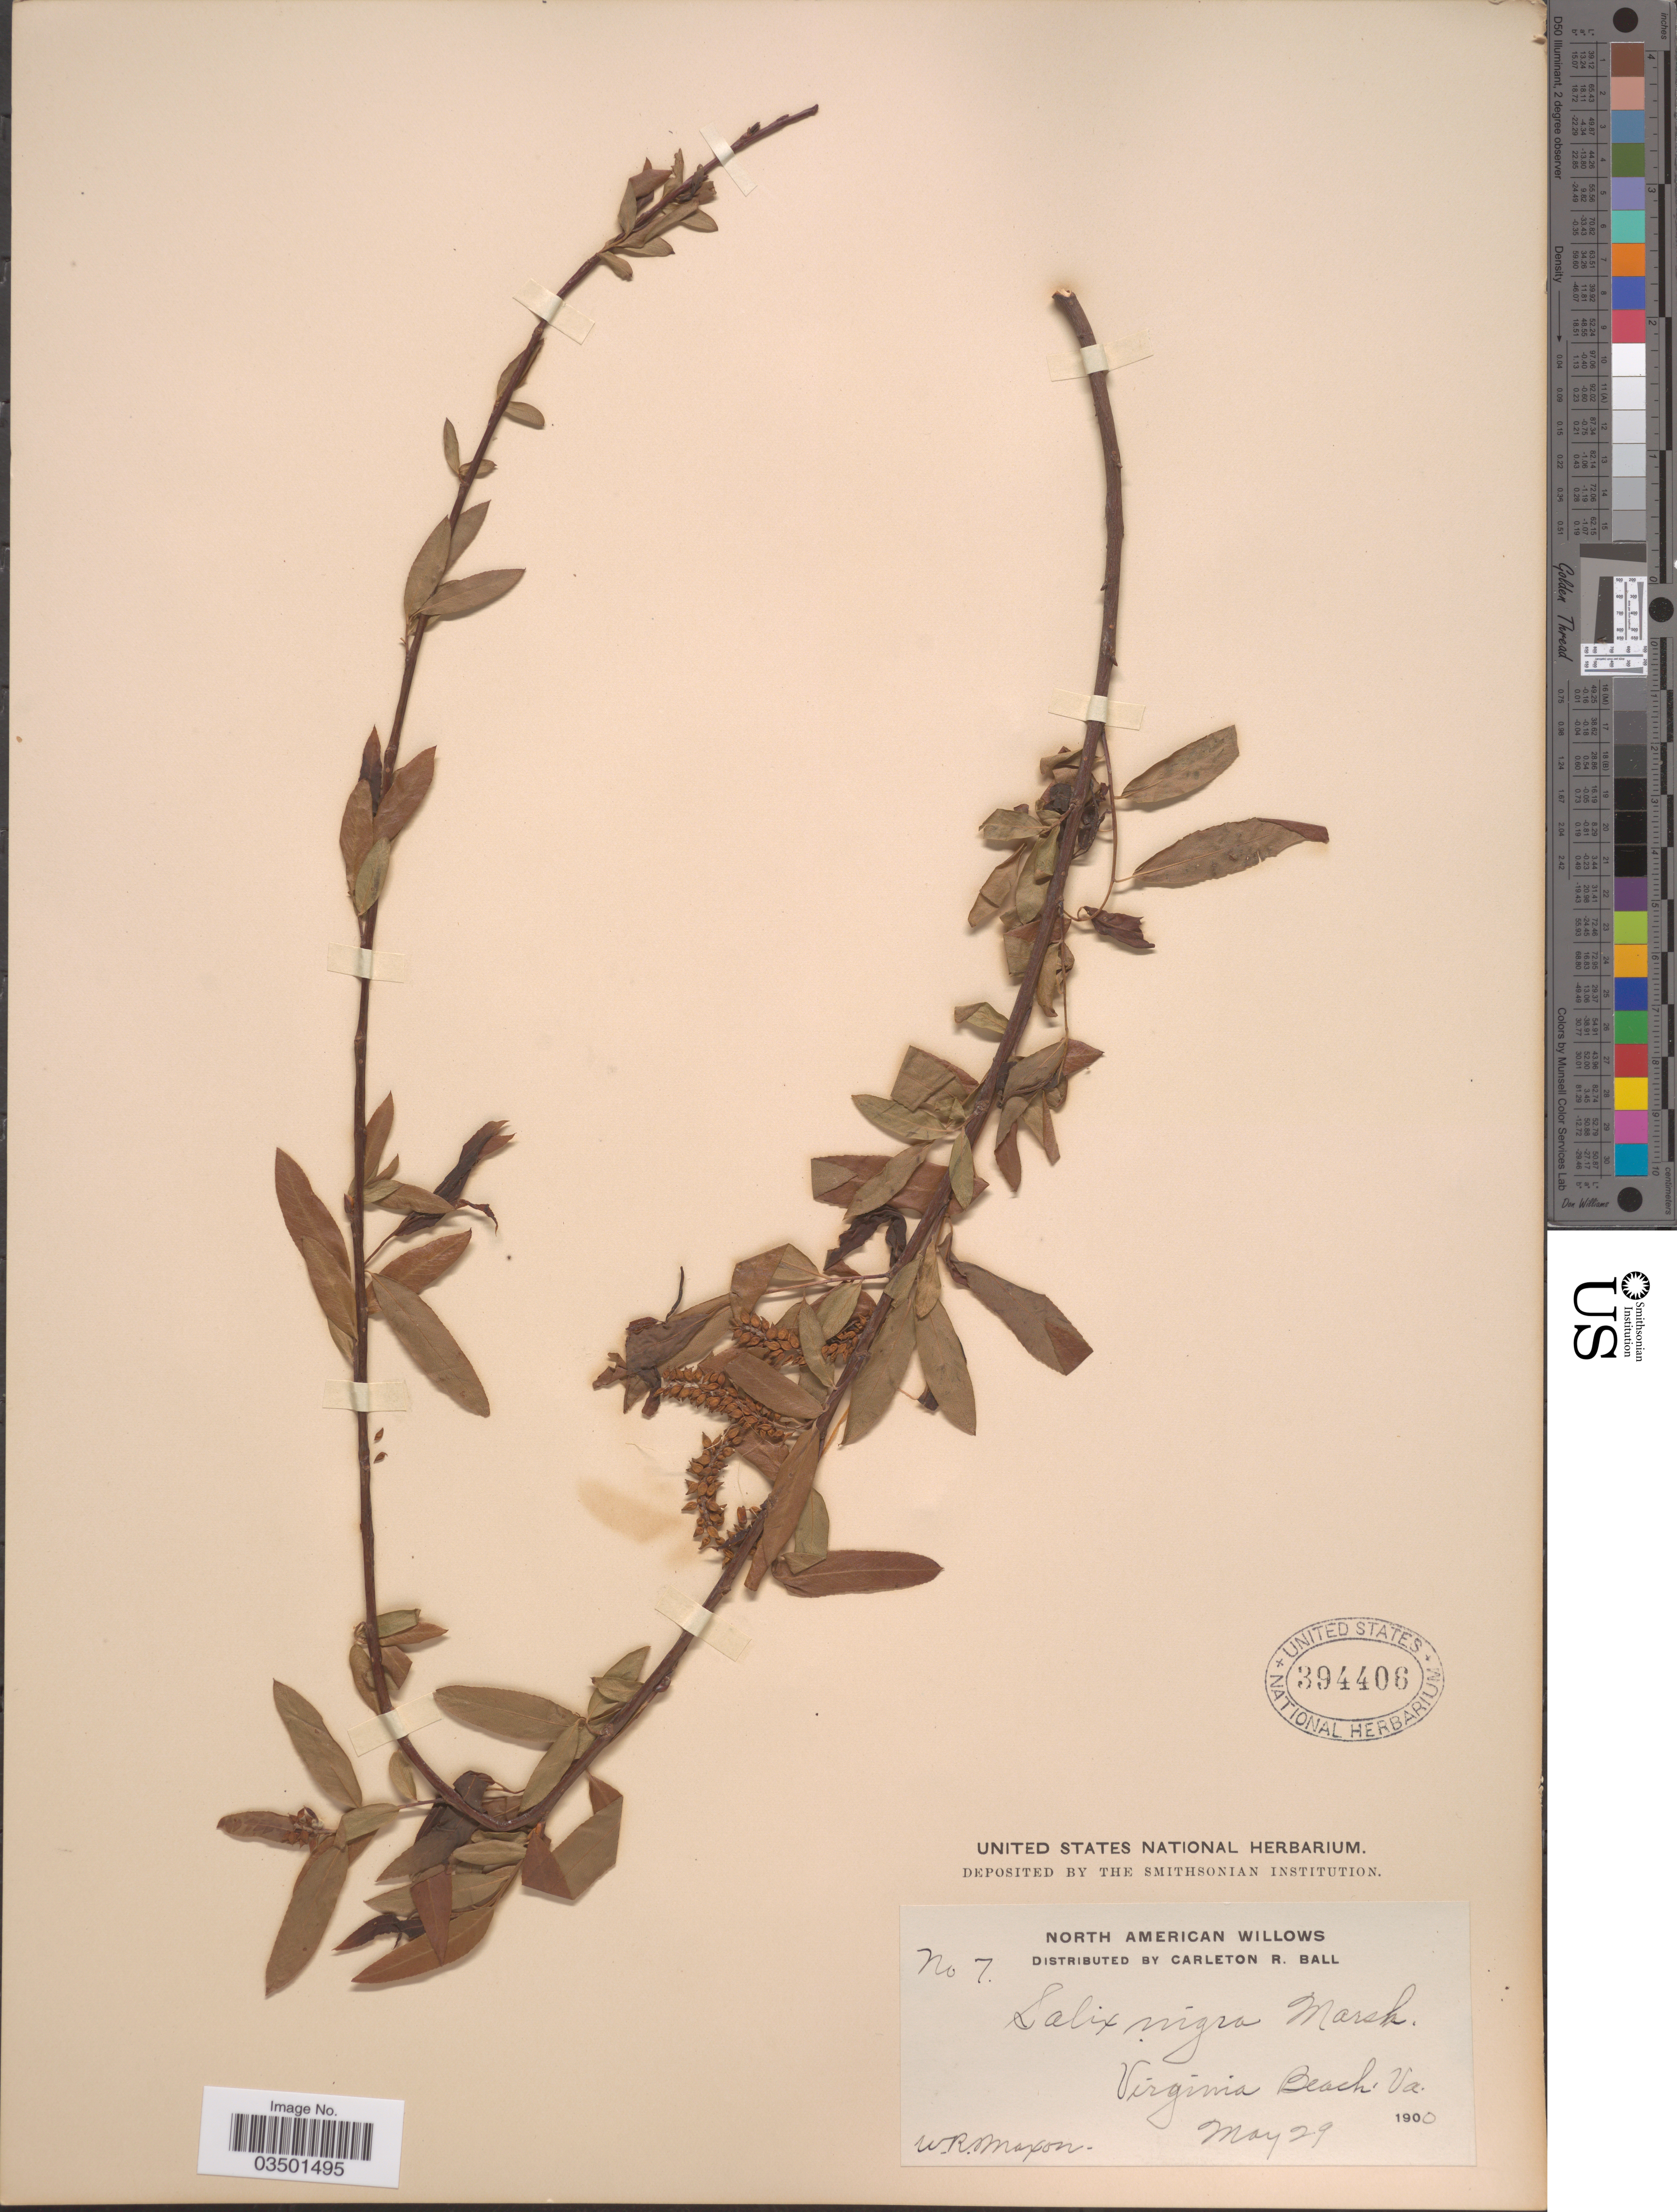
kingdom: Plantae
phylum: Tracheophyta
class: Magnoliopsida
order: Malpighiales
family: Salicaceae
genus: Salix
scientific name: Salix nigra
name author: Marshall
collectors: W. R. Maxon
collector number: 7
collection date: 1900-05-29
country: United States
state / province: Virginia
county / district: City of Virginia Beach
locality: Virginia Beach.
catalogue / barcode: US 394406